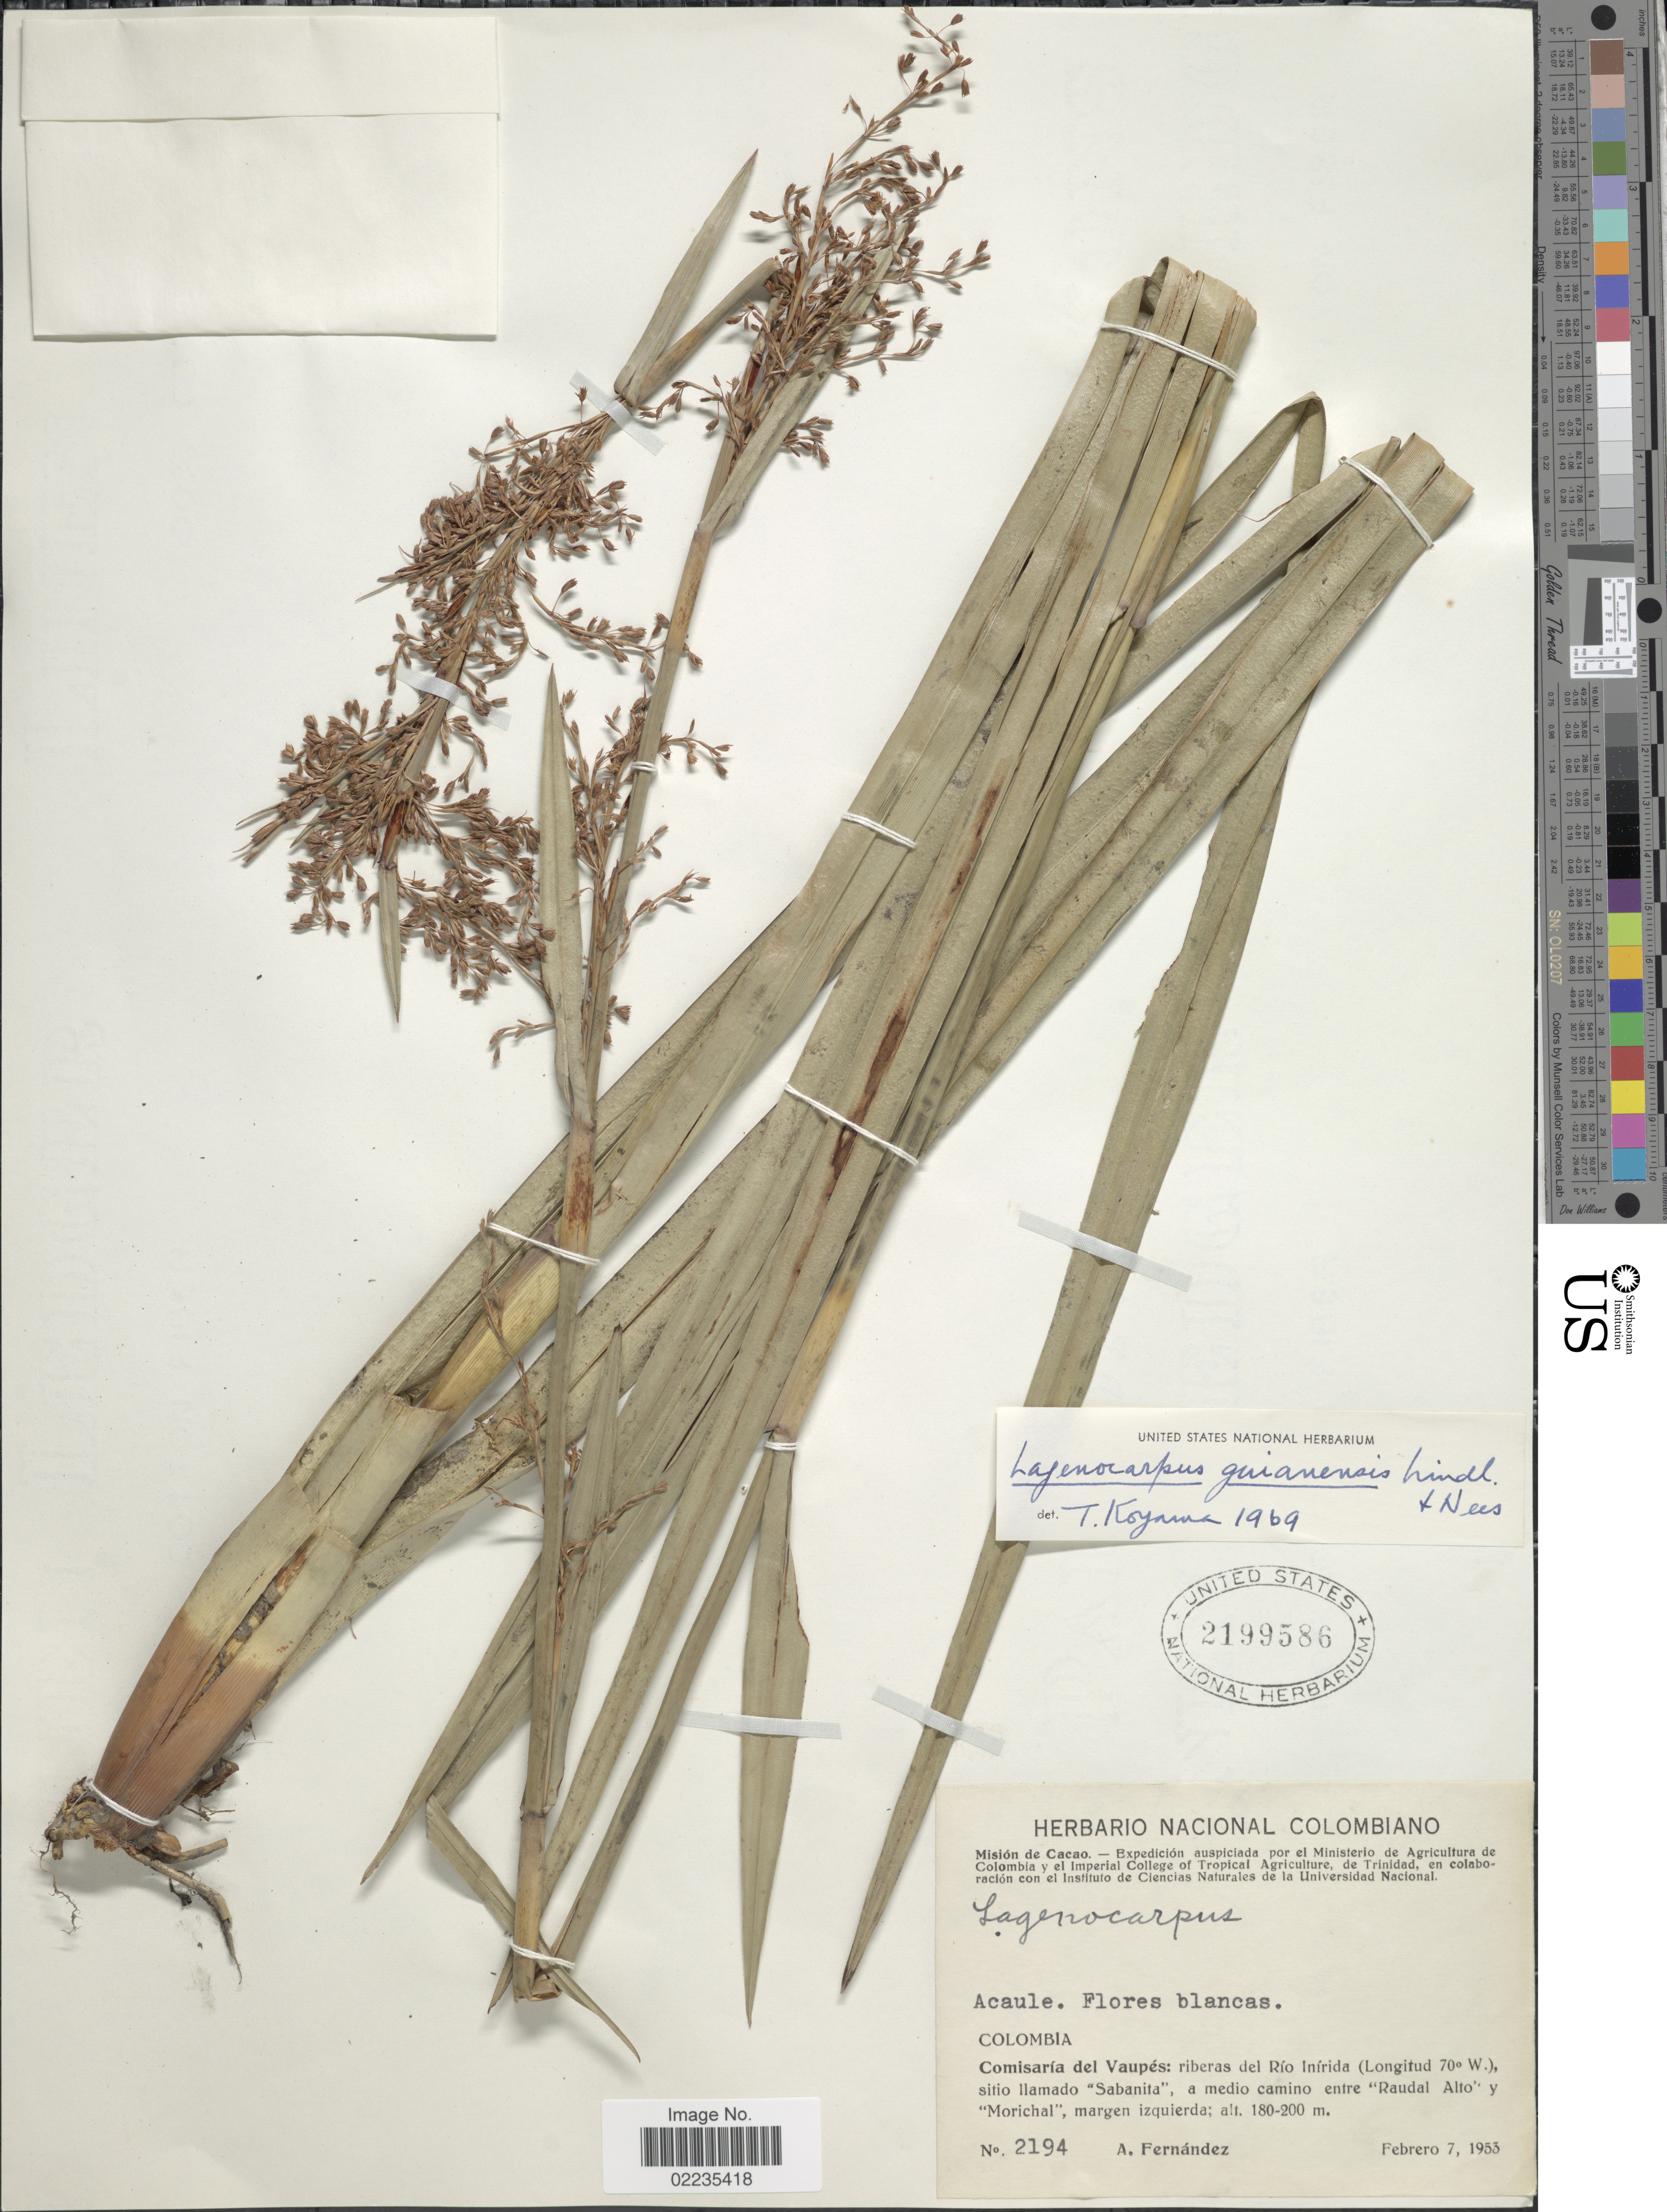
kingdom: Plantae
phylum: Tracheophyta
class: Liliopsida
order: Poales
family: Cyperaceae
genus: Lagenocarpus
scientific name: Lagenocarpus guianensis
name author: Nees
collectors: A. Fernández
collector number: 2194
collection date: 1953-02-07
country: Colombia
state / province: Vaupés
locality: Comisaria del Vaupes: riberas del Rio Inirida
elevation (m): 180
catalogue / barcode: US 2199586